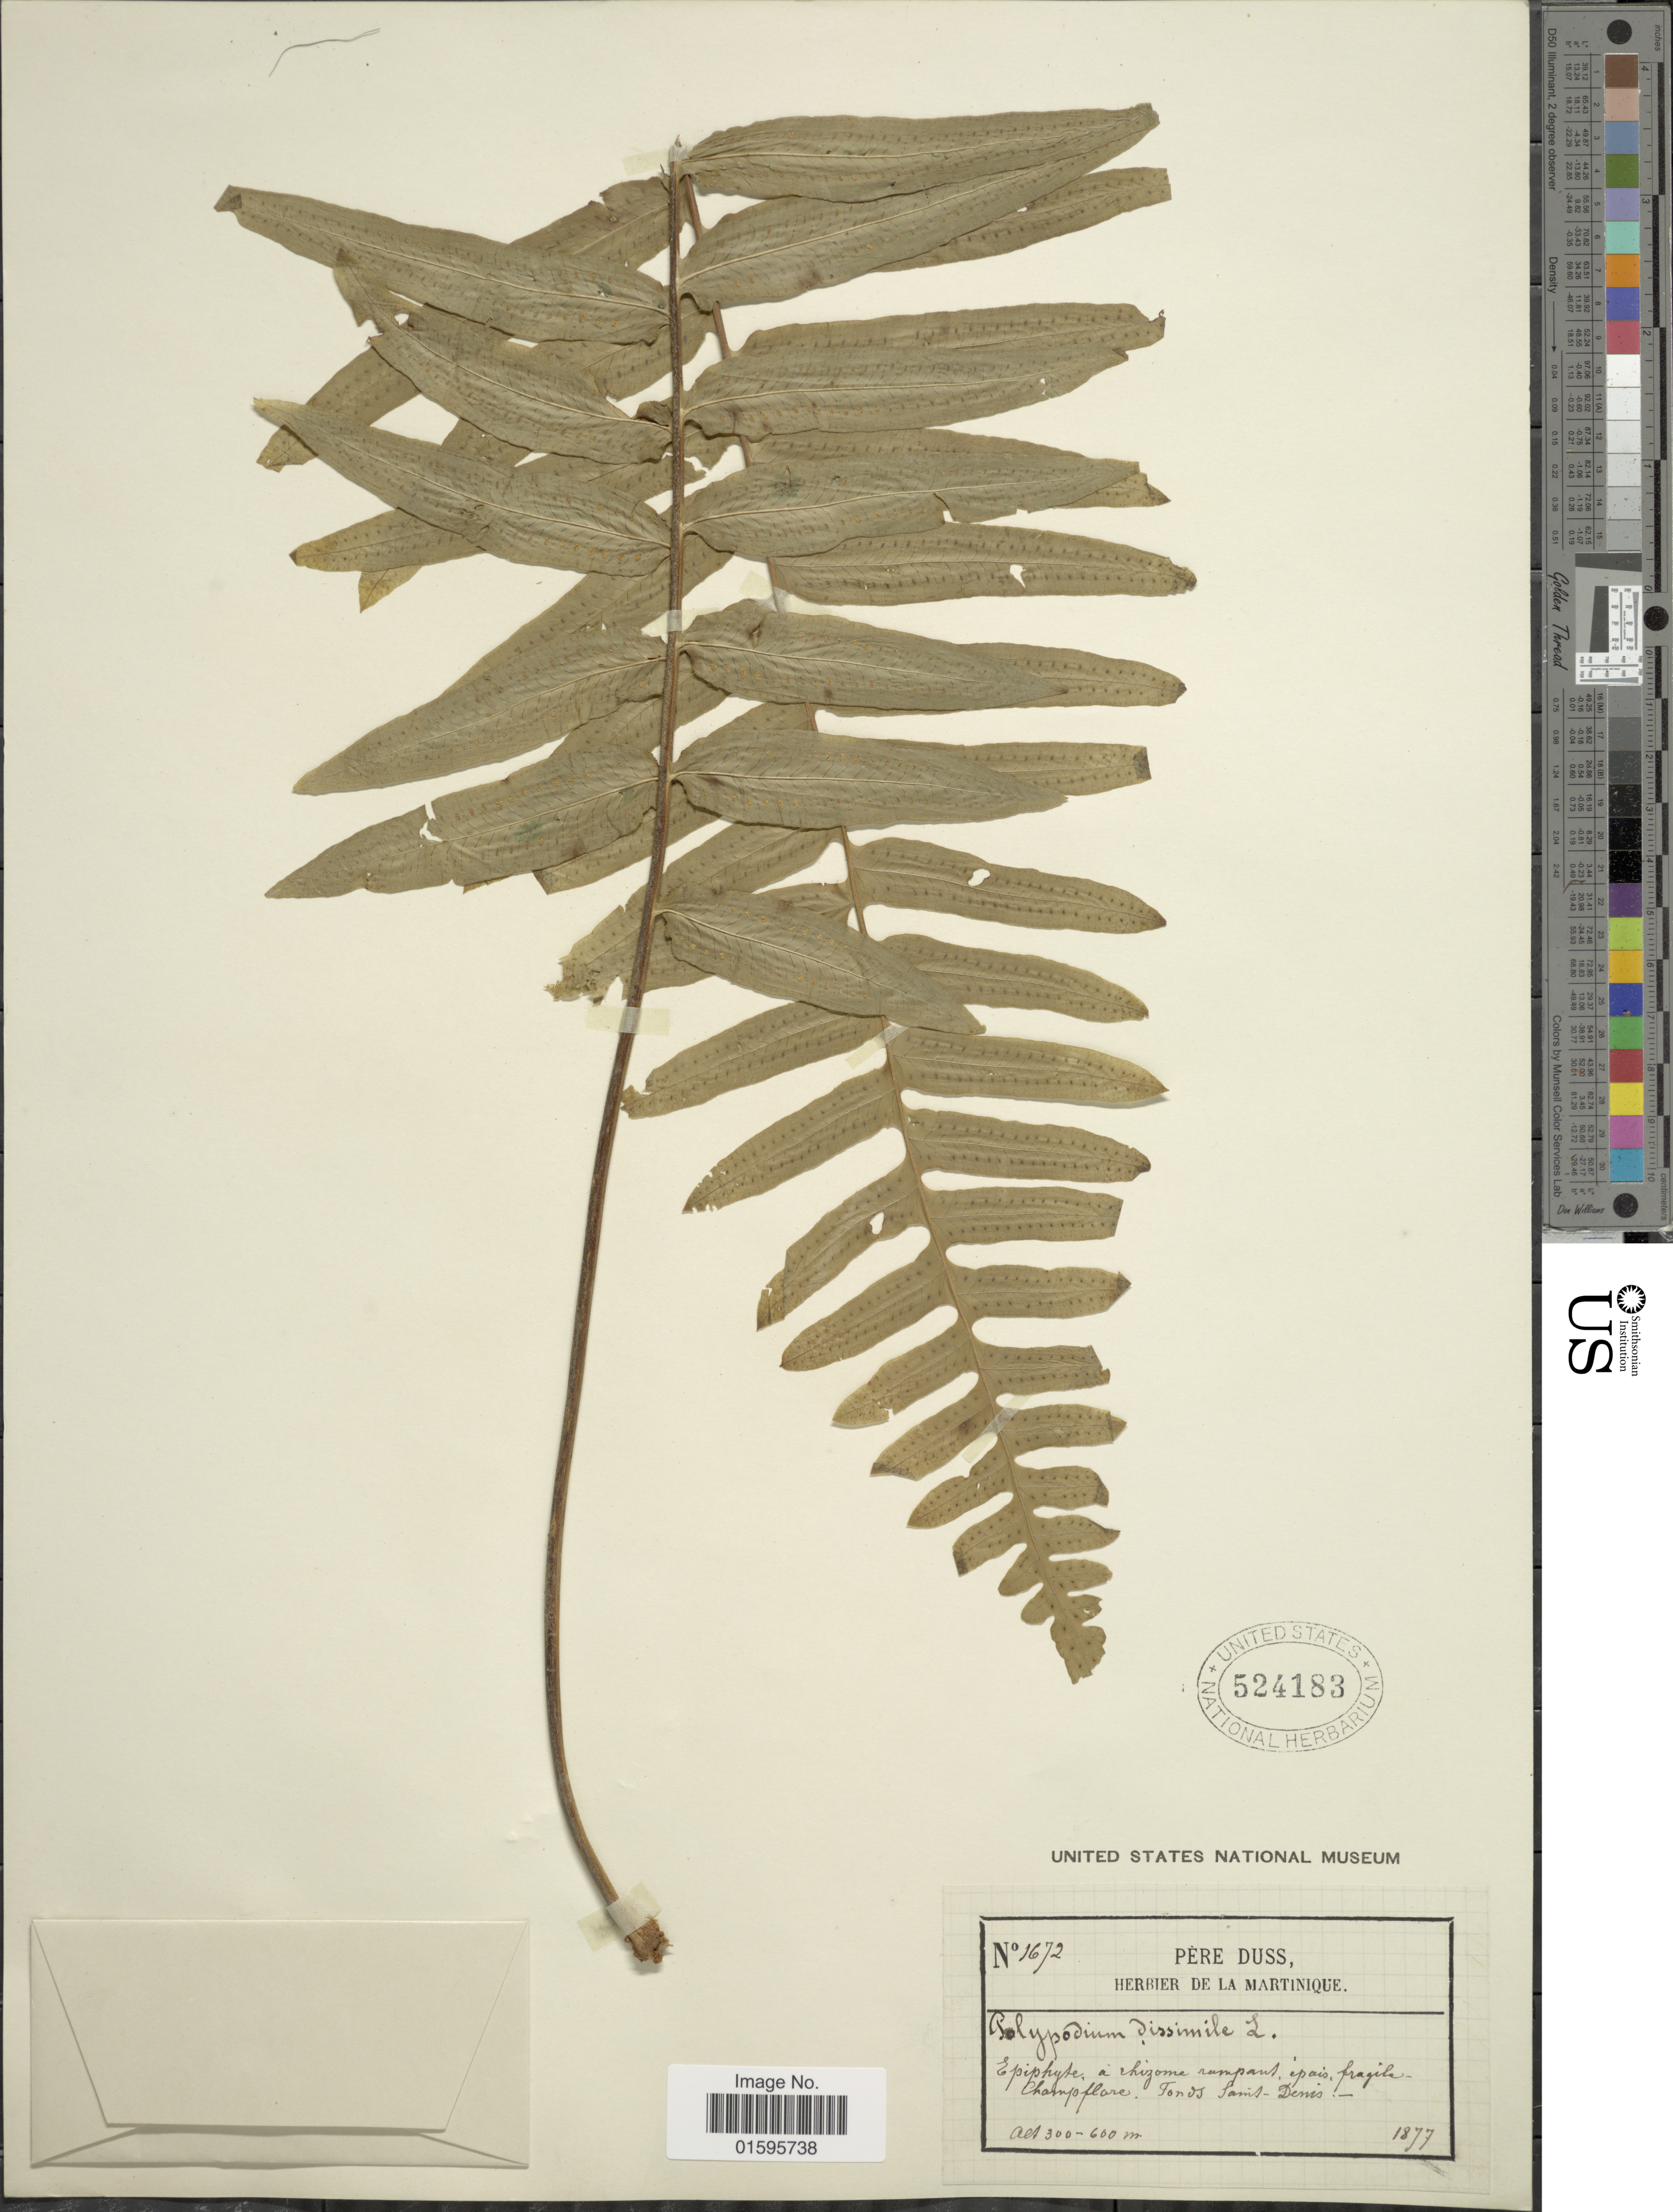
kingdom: Plantae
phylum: Tracheophyta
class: Polypodiopsida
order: Polypodiales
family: Polypodiaceae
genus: Polypodium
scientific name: Polypodium dulce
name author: Poir.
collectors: Père Duss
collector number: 1672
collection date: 1877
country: Martinique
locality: Champflore, Fonds Saint-Denis.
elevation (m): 300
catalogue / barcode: US 524183